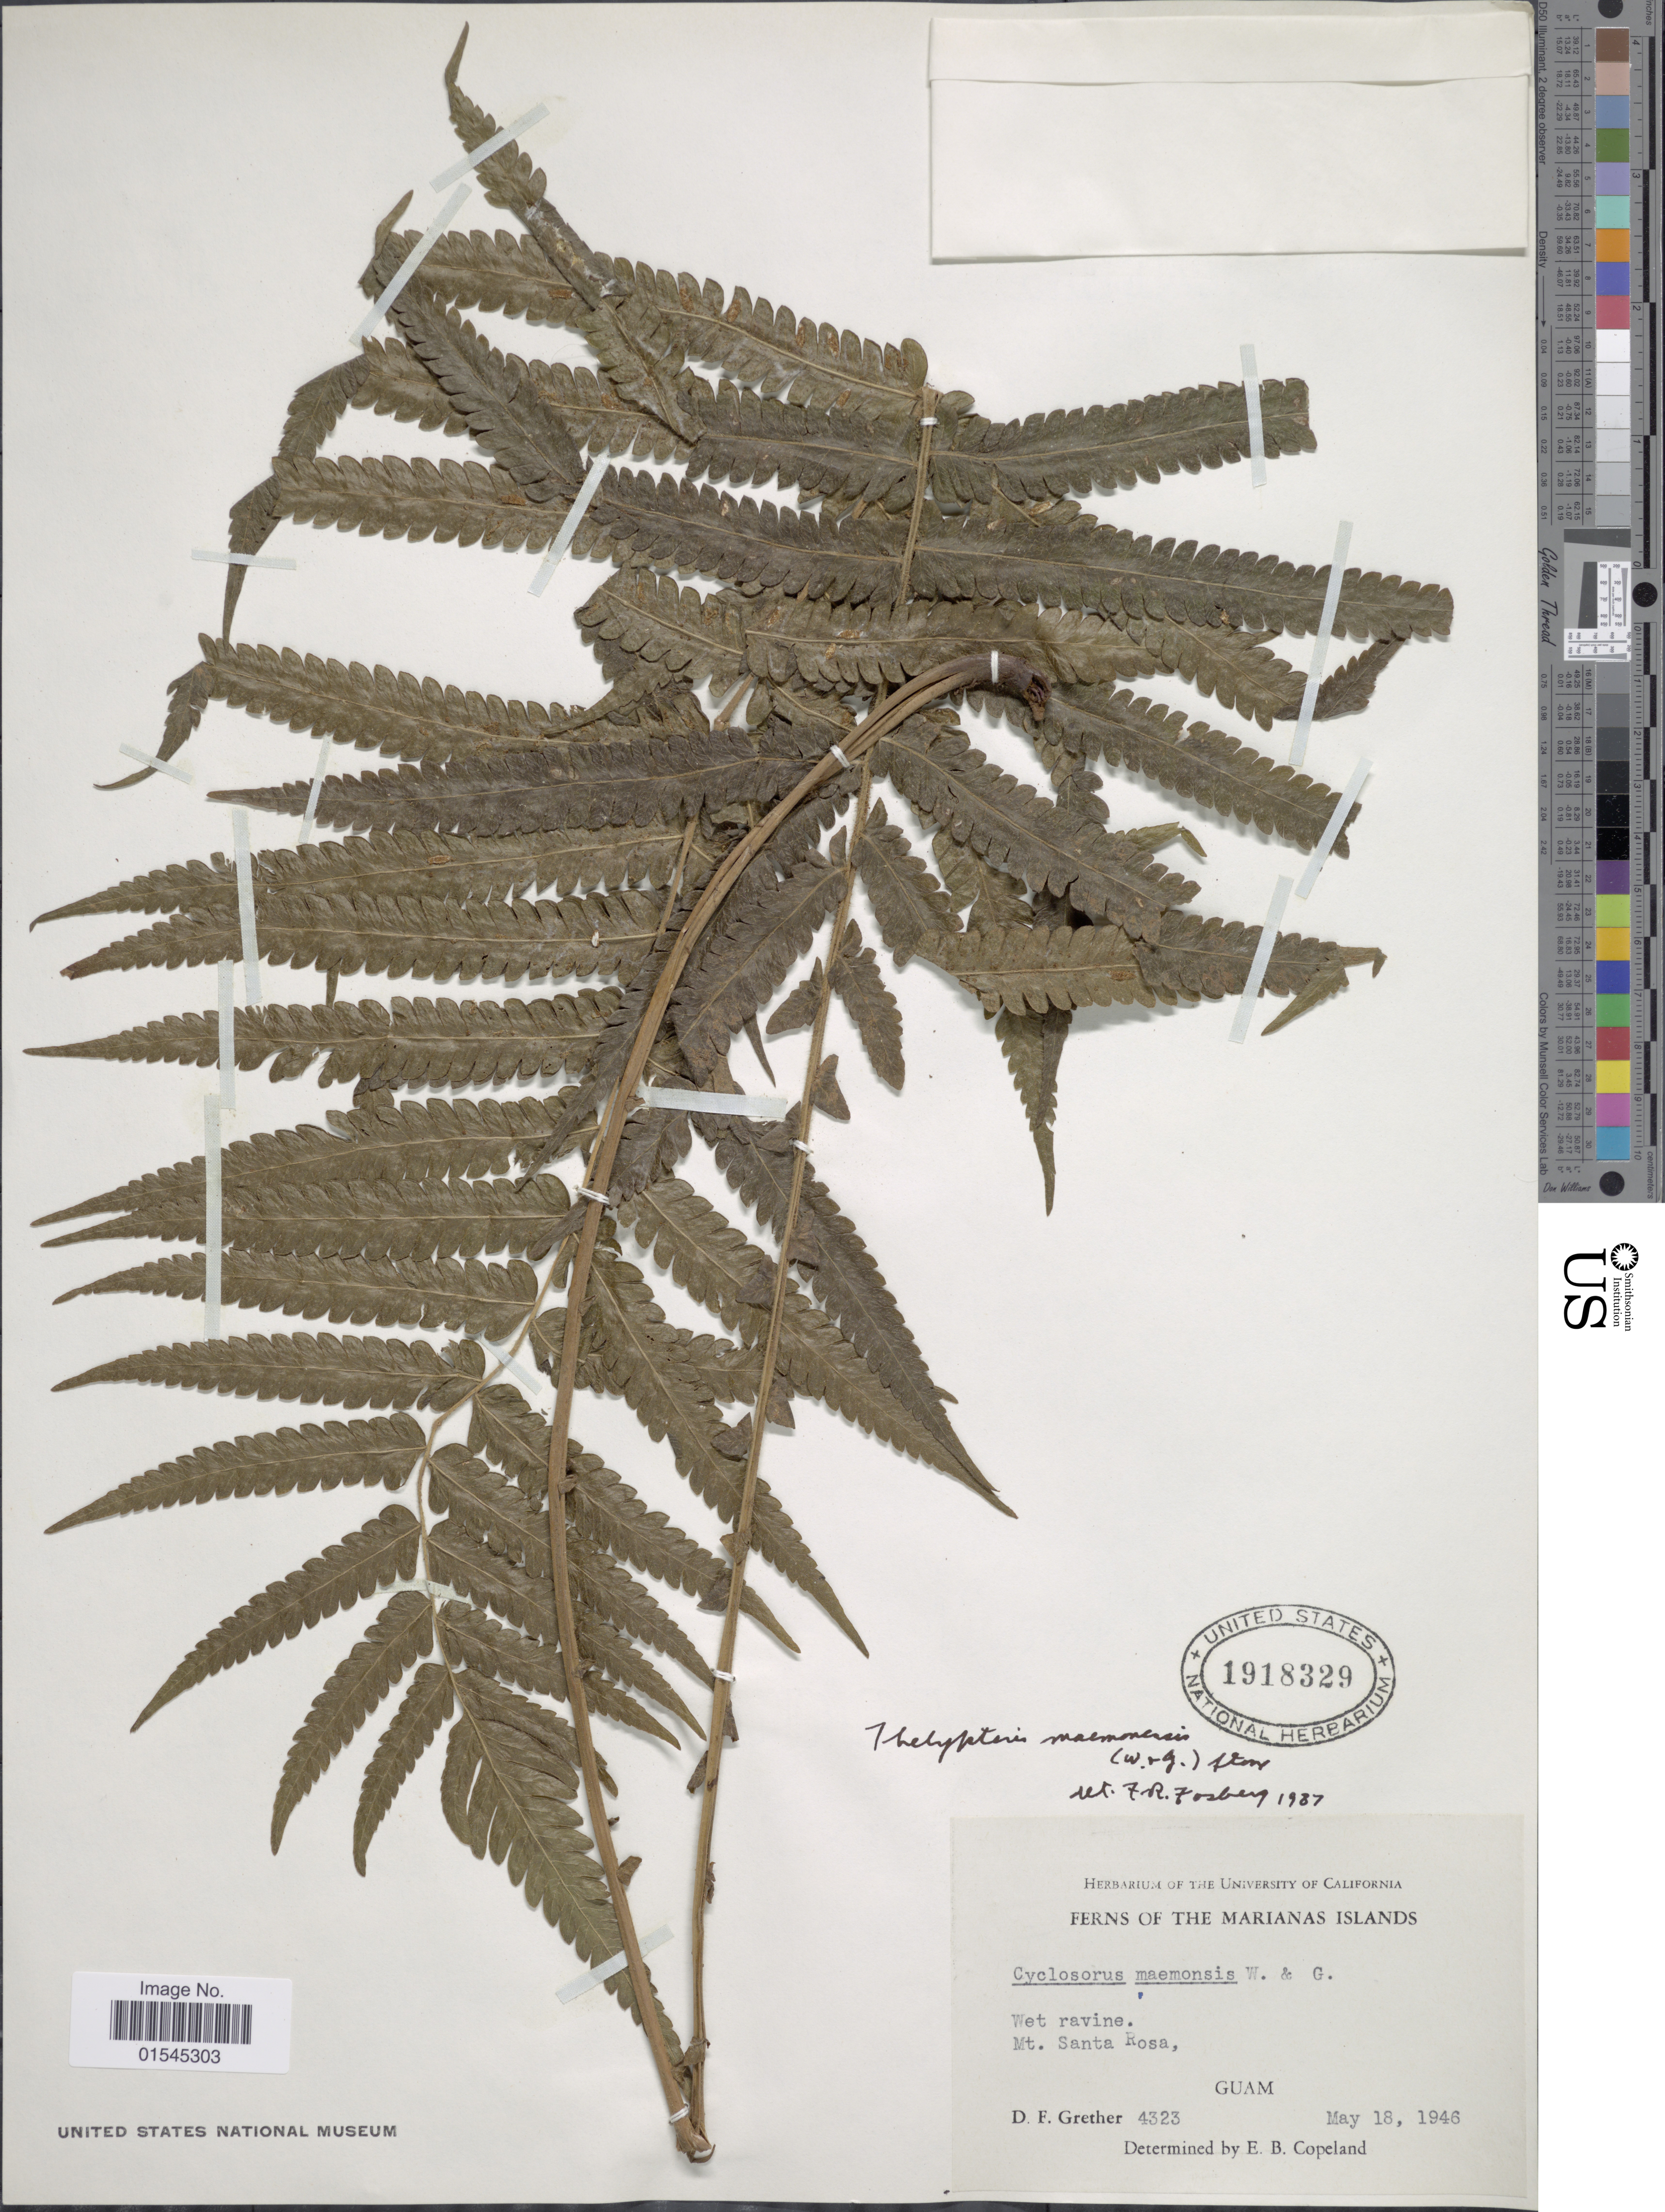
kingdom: Plantae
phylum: Tracheophyta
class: Polypodiopsida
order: Polypodiales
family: Thelypteridaceae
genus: Sphaerostephanos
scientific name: Sphaerostephanos maemonensis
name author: (W.H. Wagner & Grether) Holttum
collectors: D. F. Grether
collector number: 4323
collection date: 1946-05-18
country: Guam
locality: The Marianas Islands. Mt. Santa Rosa.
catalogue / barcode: US 1918329